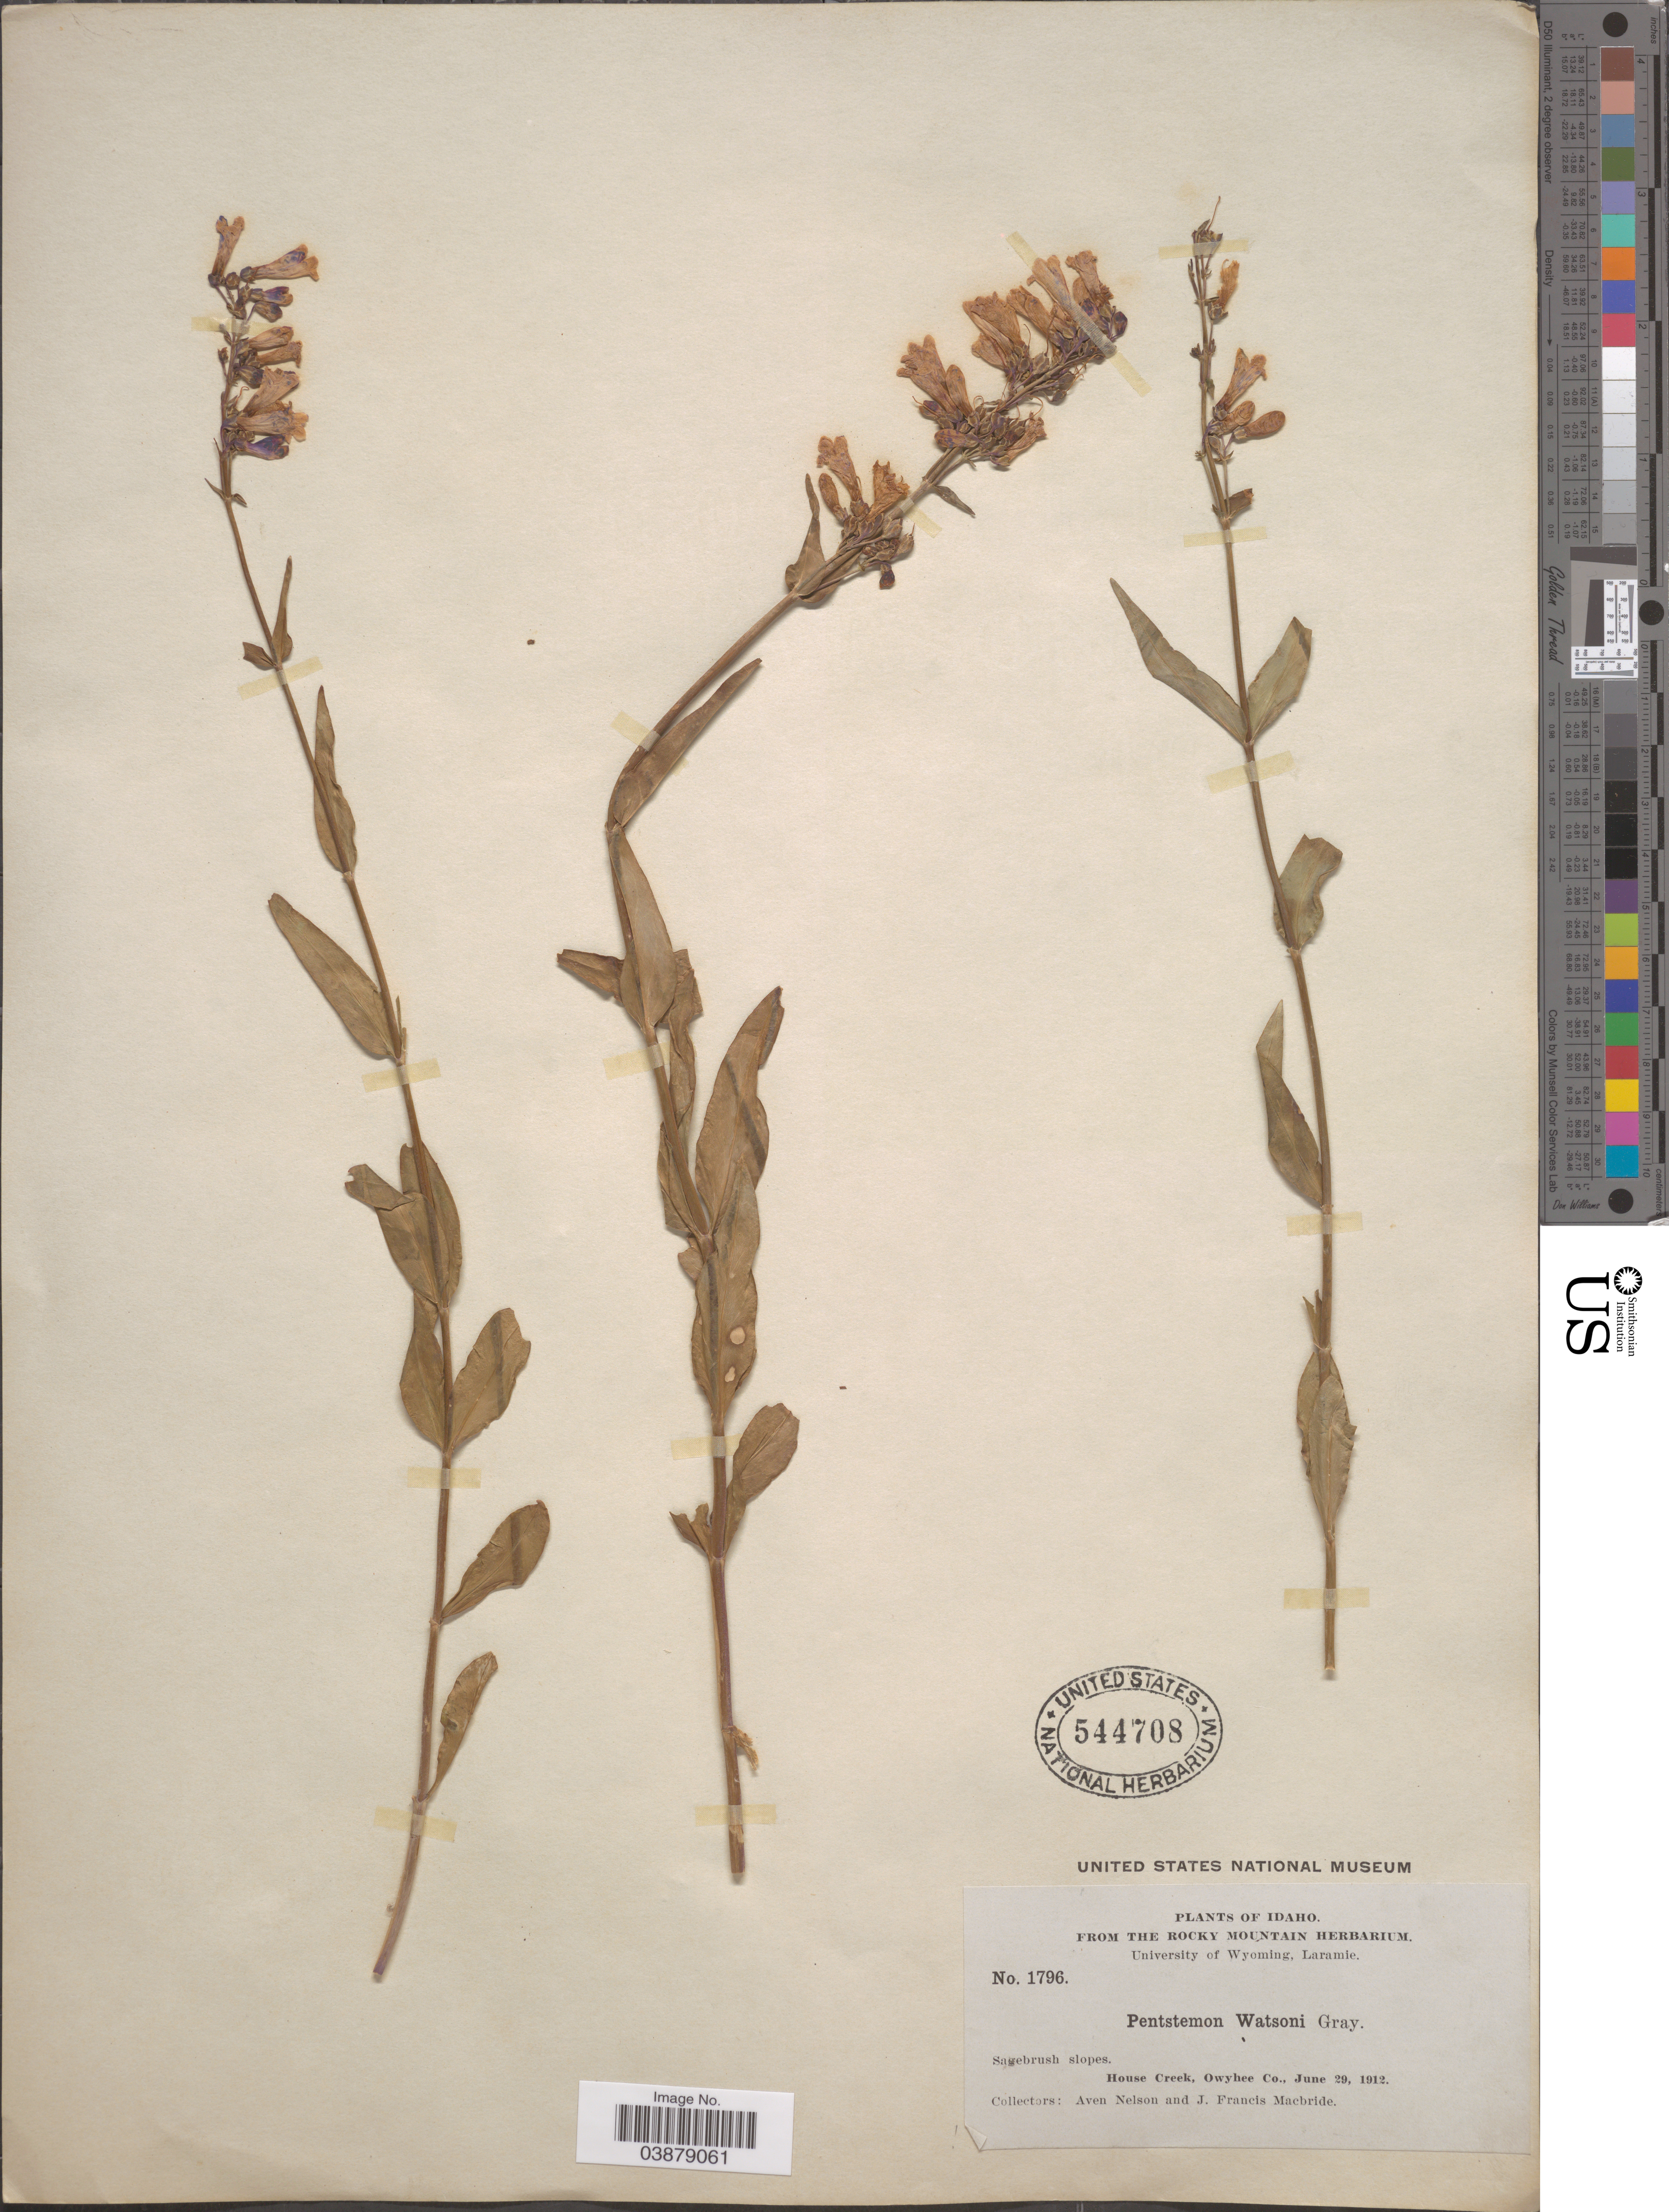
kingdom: Plantae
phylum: Tracheophyta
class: Magnoliopsida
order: Lamiales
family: Plantaginaceae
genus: Penstemon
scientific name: Penstemon watsonii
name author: A. Gray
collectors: A. Nelson & J. F. Macbride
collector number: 1796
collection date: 1912-06-29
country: United States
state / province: Idaho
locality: House Creek, Owyhee Co.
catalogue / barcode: US 544708